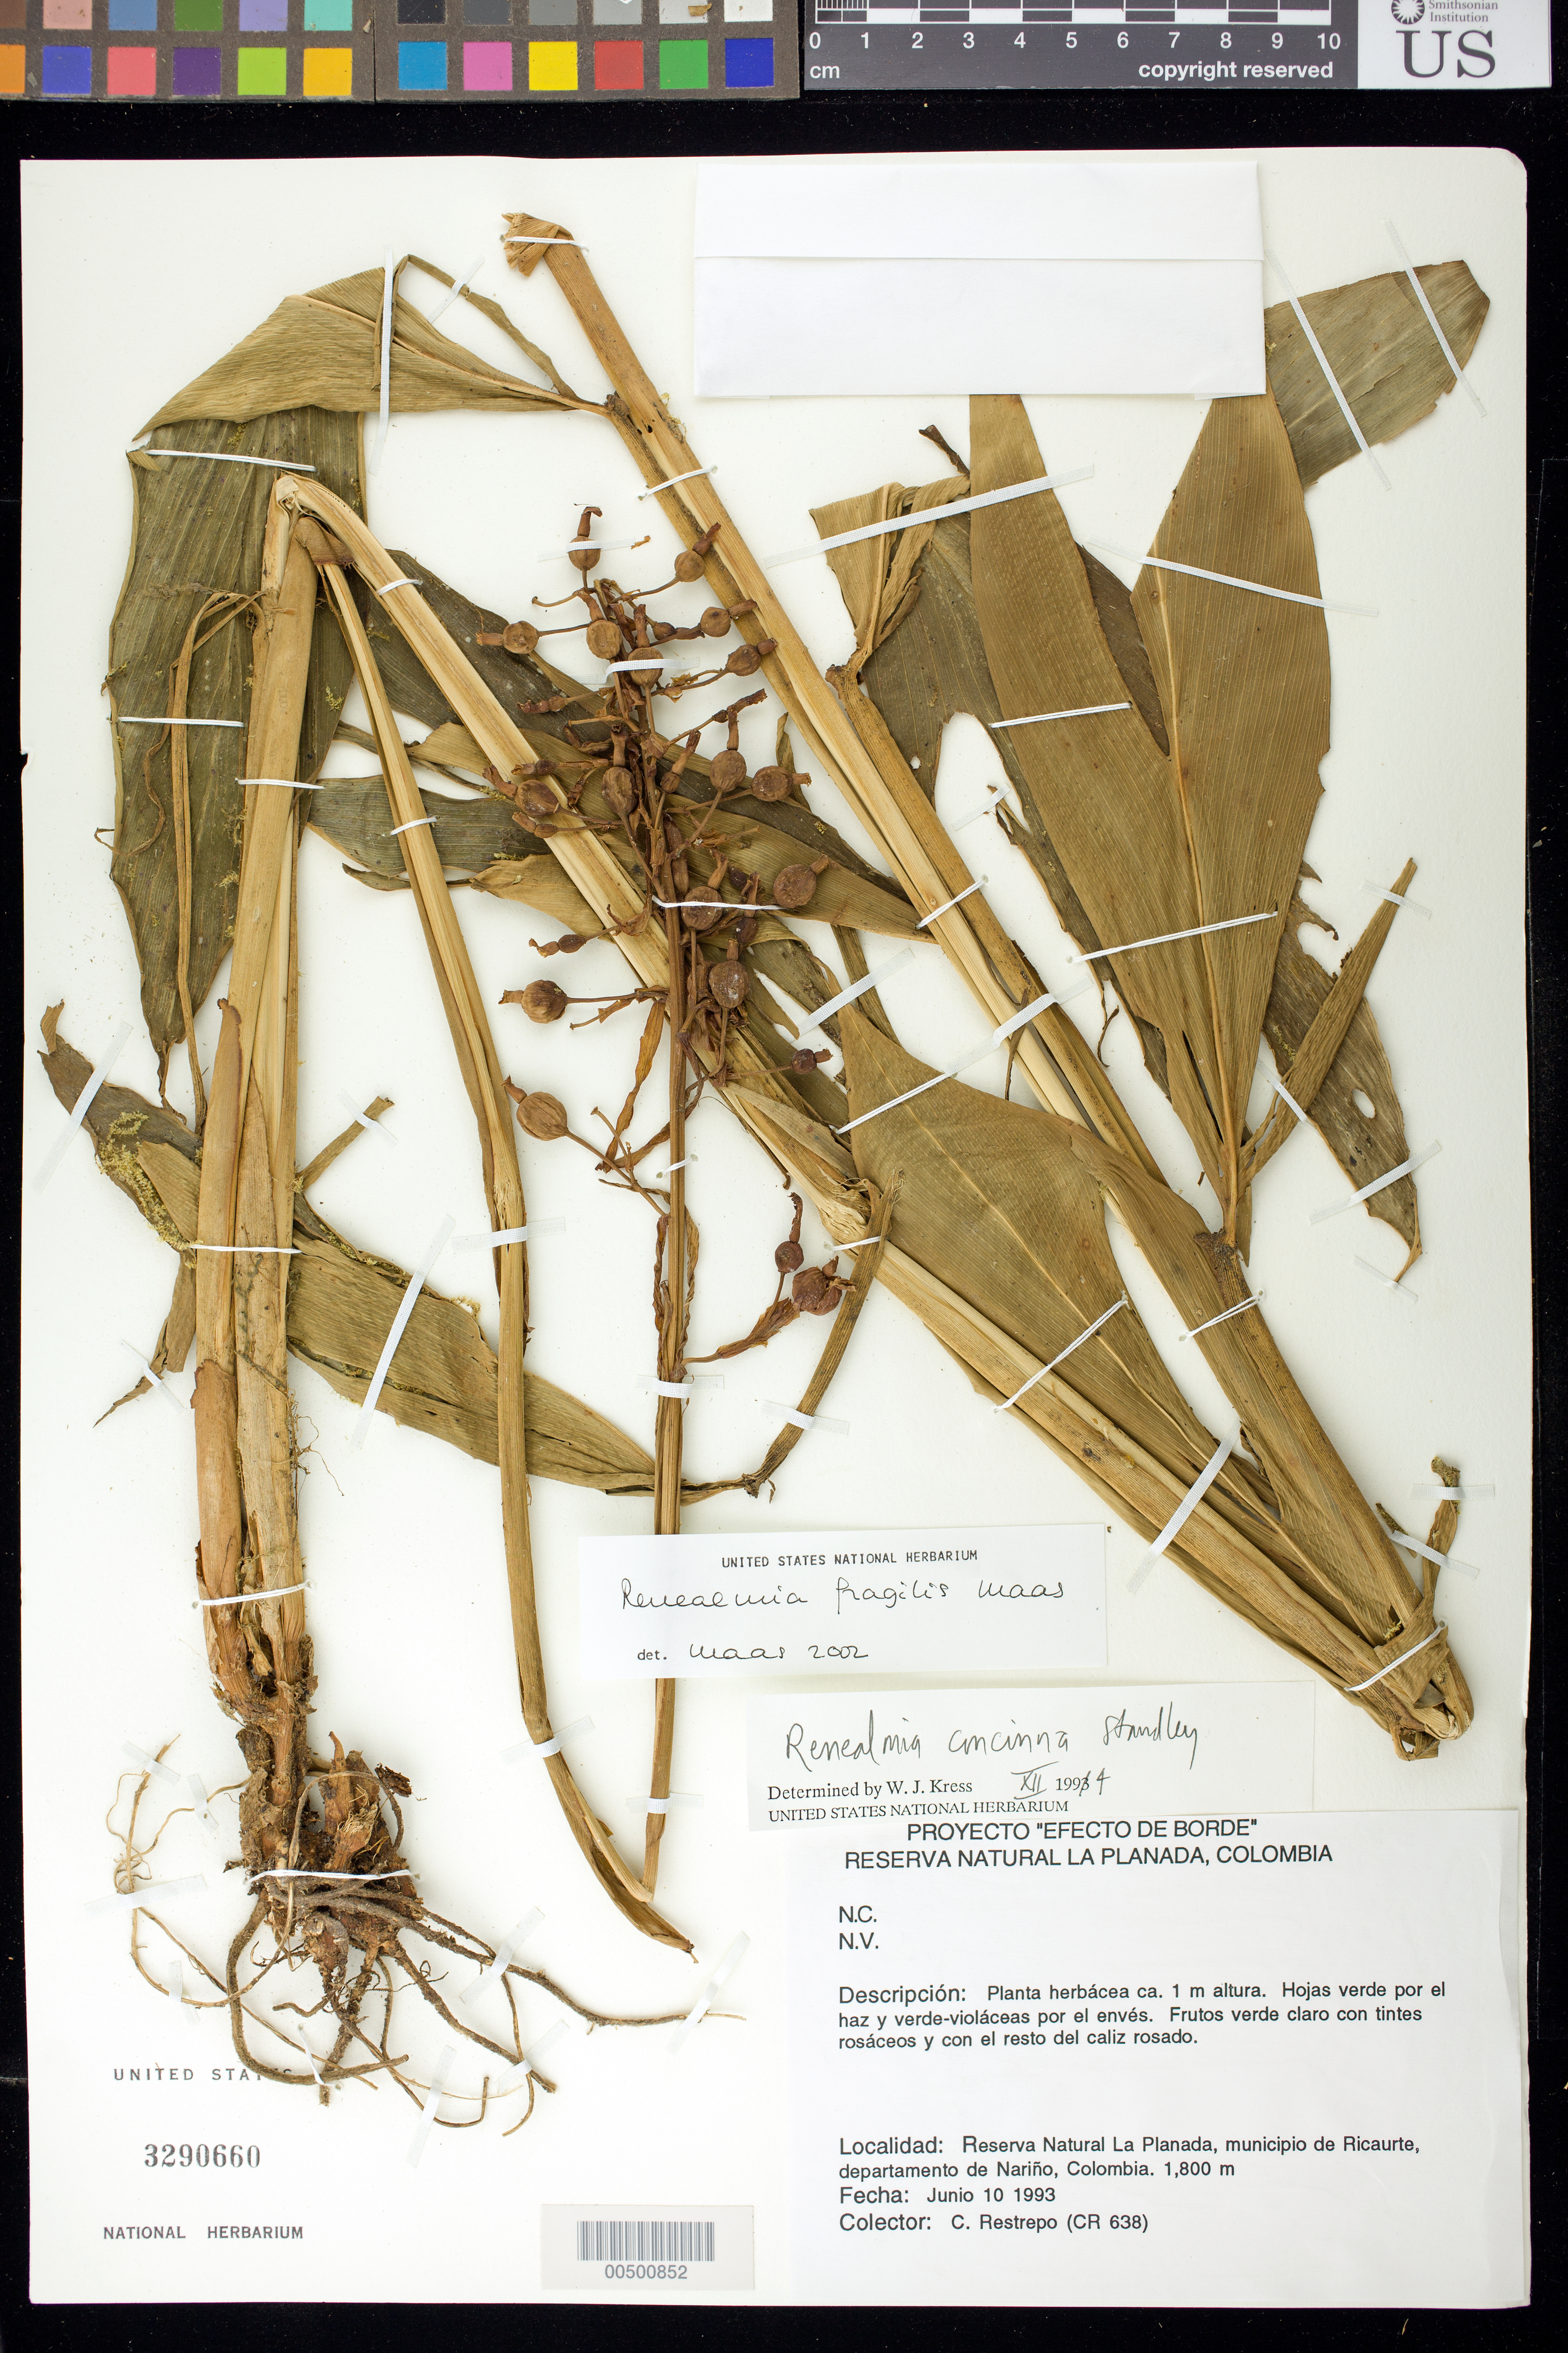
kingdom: Plantae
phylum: Tracheophyta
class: Liliopsida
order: Zingiberales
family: Zingiberaceae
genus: Renealmia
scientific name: Renealmia fragilis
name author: Maas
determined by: Maas, Paul J. M.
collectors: C. Restrepo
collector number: Cr 638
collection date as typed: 10 Jun 1993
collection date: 1993-06-10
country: Colombia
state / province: Nariño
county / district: Ricaurte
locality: Reserva Natural la Planada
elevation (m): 1800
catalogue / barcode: US 3290660